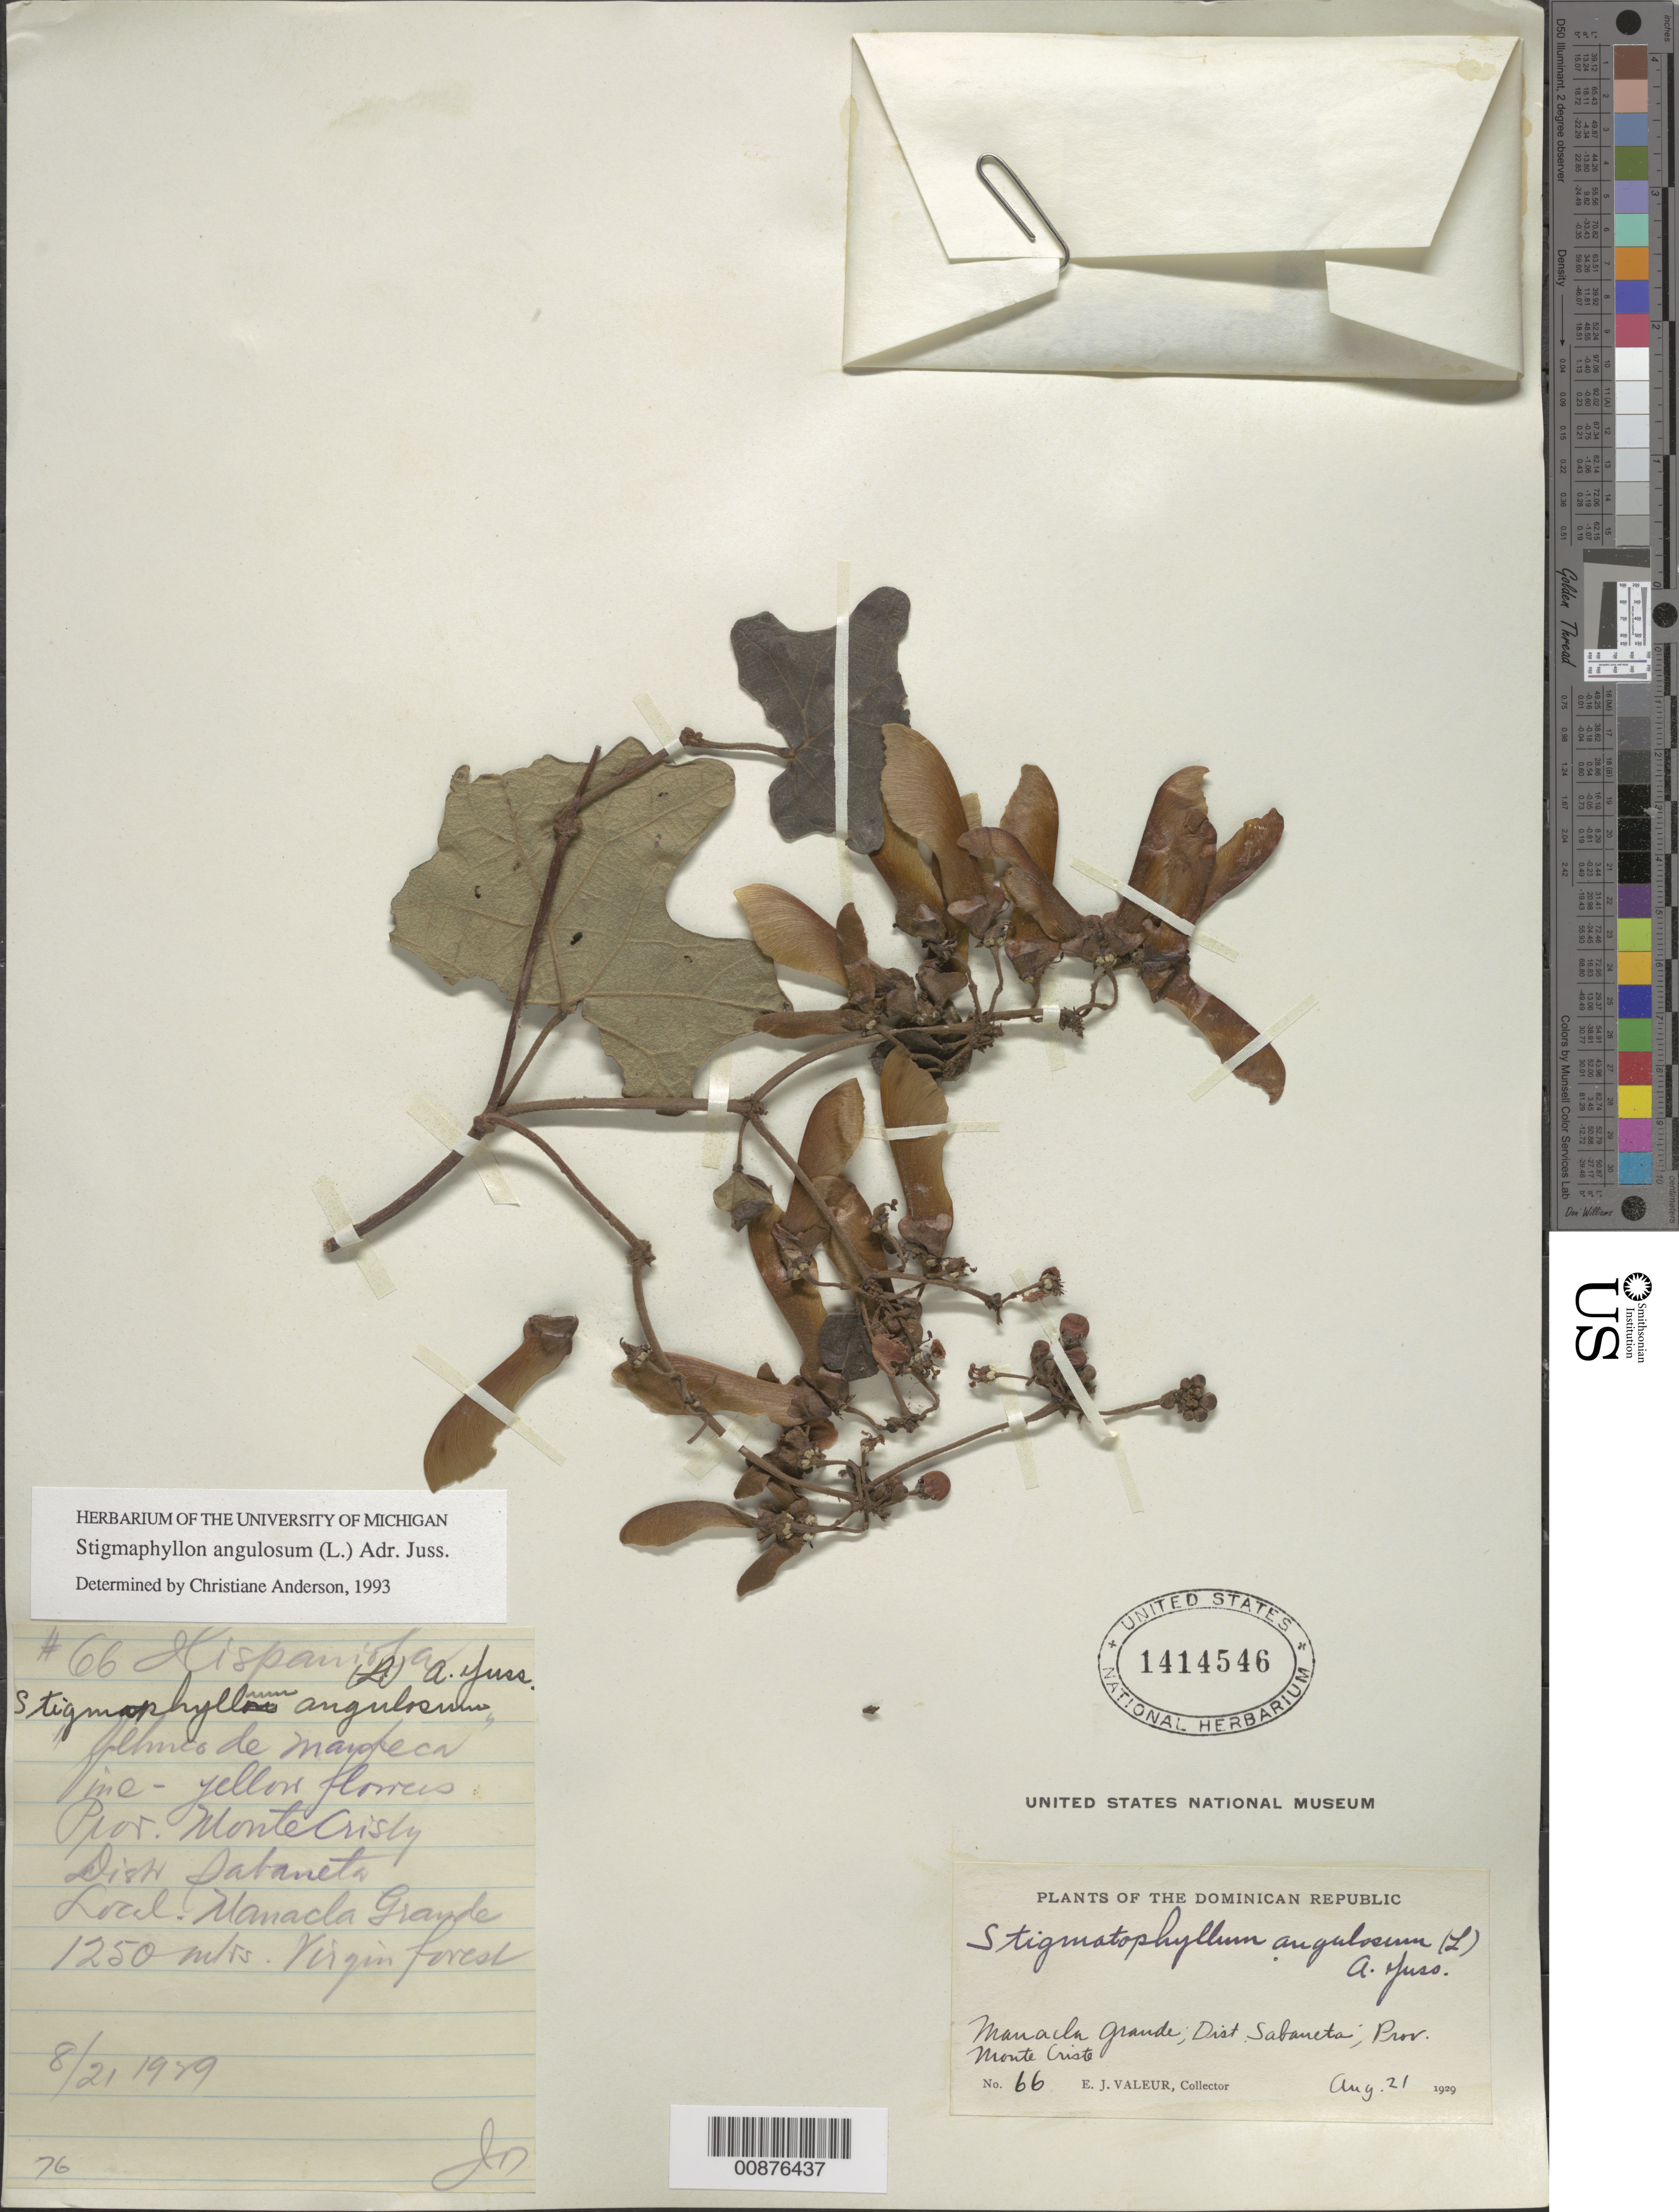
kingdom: Plantae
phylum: Tracheophyta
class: Magnoliopsida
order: Malpighiales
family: Malpighiaceae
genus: Stigmaphyllon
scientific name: Stigmaphyllon angulosum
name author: (L.) A. Juss.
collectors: E. Valeur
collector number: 66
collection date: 1929-08-21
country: Dominican Republic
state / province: Monte Cristi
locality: Manacla Grande, Dist. Sabaneta, Prov. Monte Criste.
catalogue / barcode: US 1414546